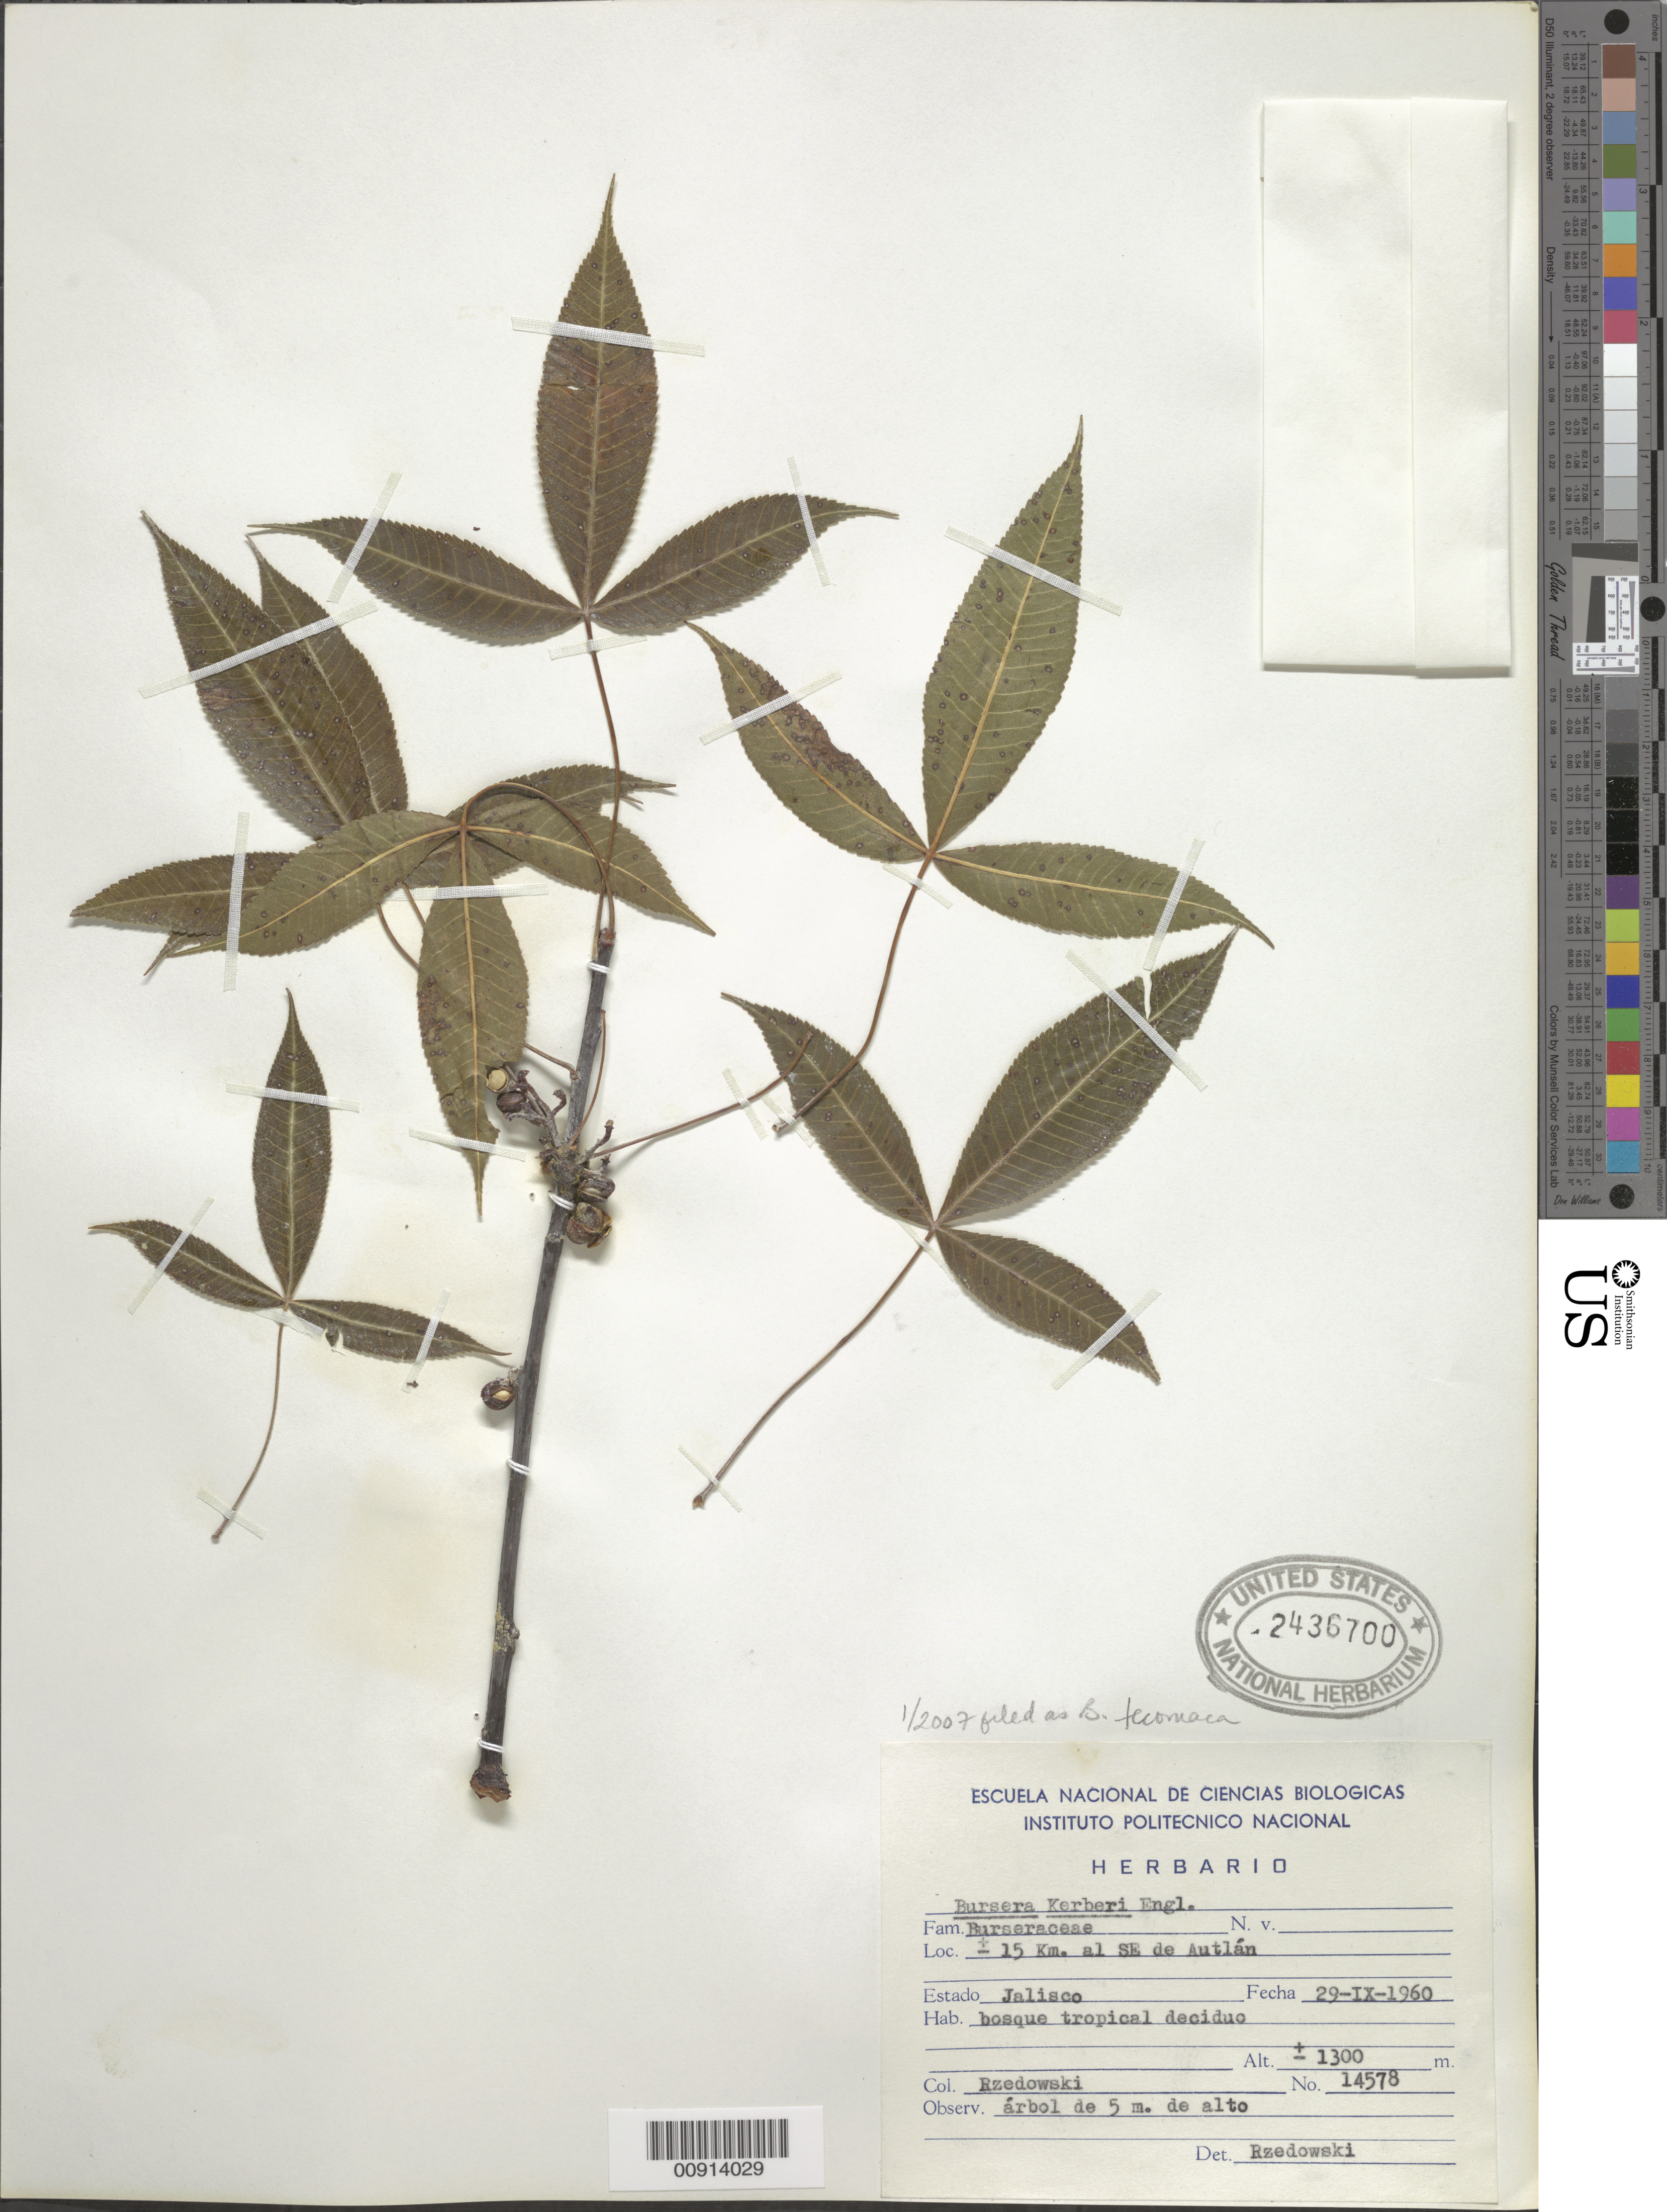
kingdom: Plantae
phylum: Tracheophyta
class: Magnoliopsida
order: Sapindales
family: Burseraceae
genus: Bursera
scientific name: Bursera tecomaca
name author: (Sessé & Moc. ex DC.) Standl.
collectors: J. Rzedowski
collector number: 14578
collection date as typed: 29 Sep 1960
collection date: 1960-09-29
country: Mexico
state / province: Jalisco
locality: ± 15 km. al SE de Autlán, Estado Jalisco.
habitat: Bosque tropical deciduo.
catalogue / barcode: US 2436700